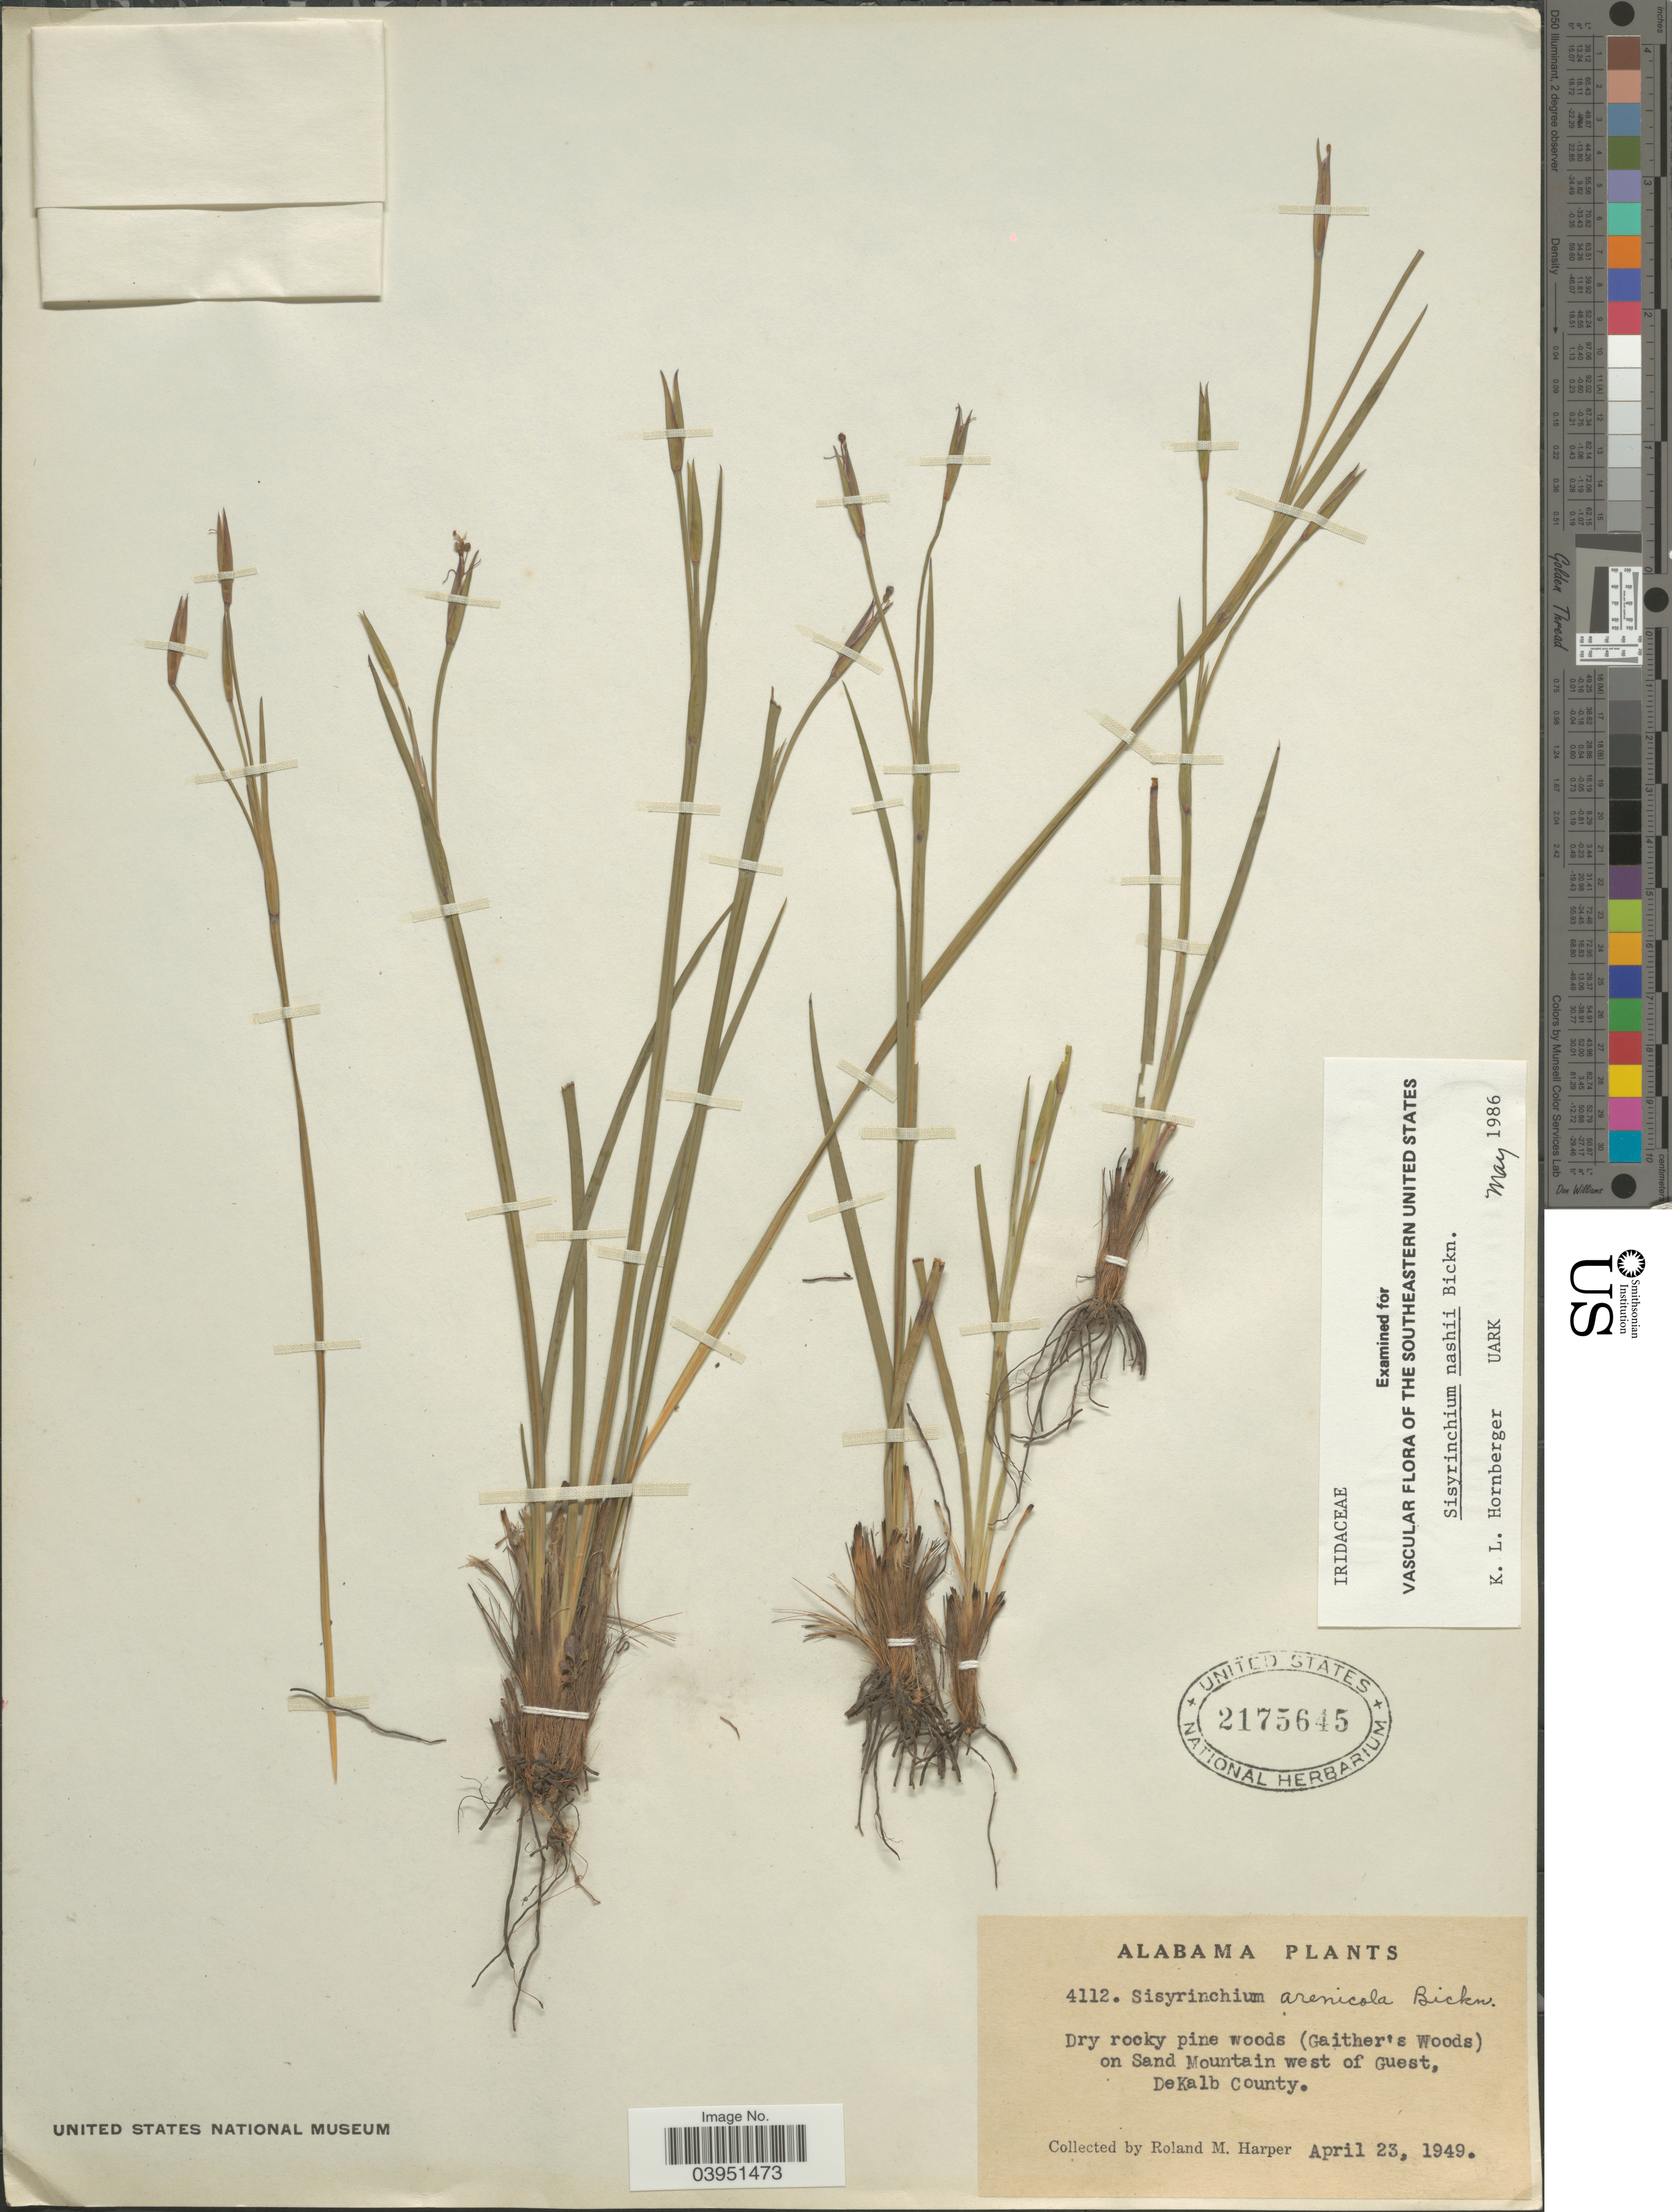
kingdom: Plantae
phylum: Tracheophyta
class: Liliopsida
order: Asparagales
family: Iridaceae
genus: Sisyrinchium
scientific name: Sisyrinchium nashii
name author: E.P. Bicknell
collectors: R. M. Harper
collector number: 4112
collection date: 1949-04-23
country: United States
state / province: Alabama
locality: Dry rocky pine woods (Gaither's Woods) on Sand Mountain west of Guest, DeKalb County.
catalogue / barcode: US 2175645